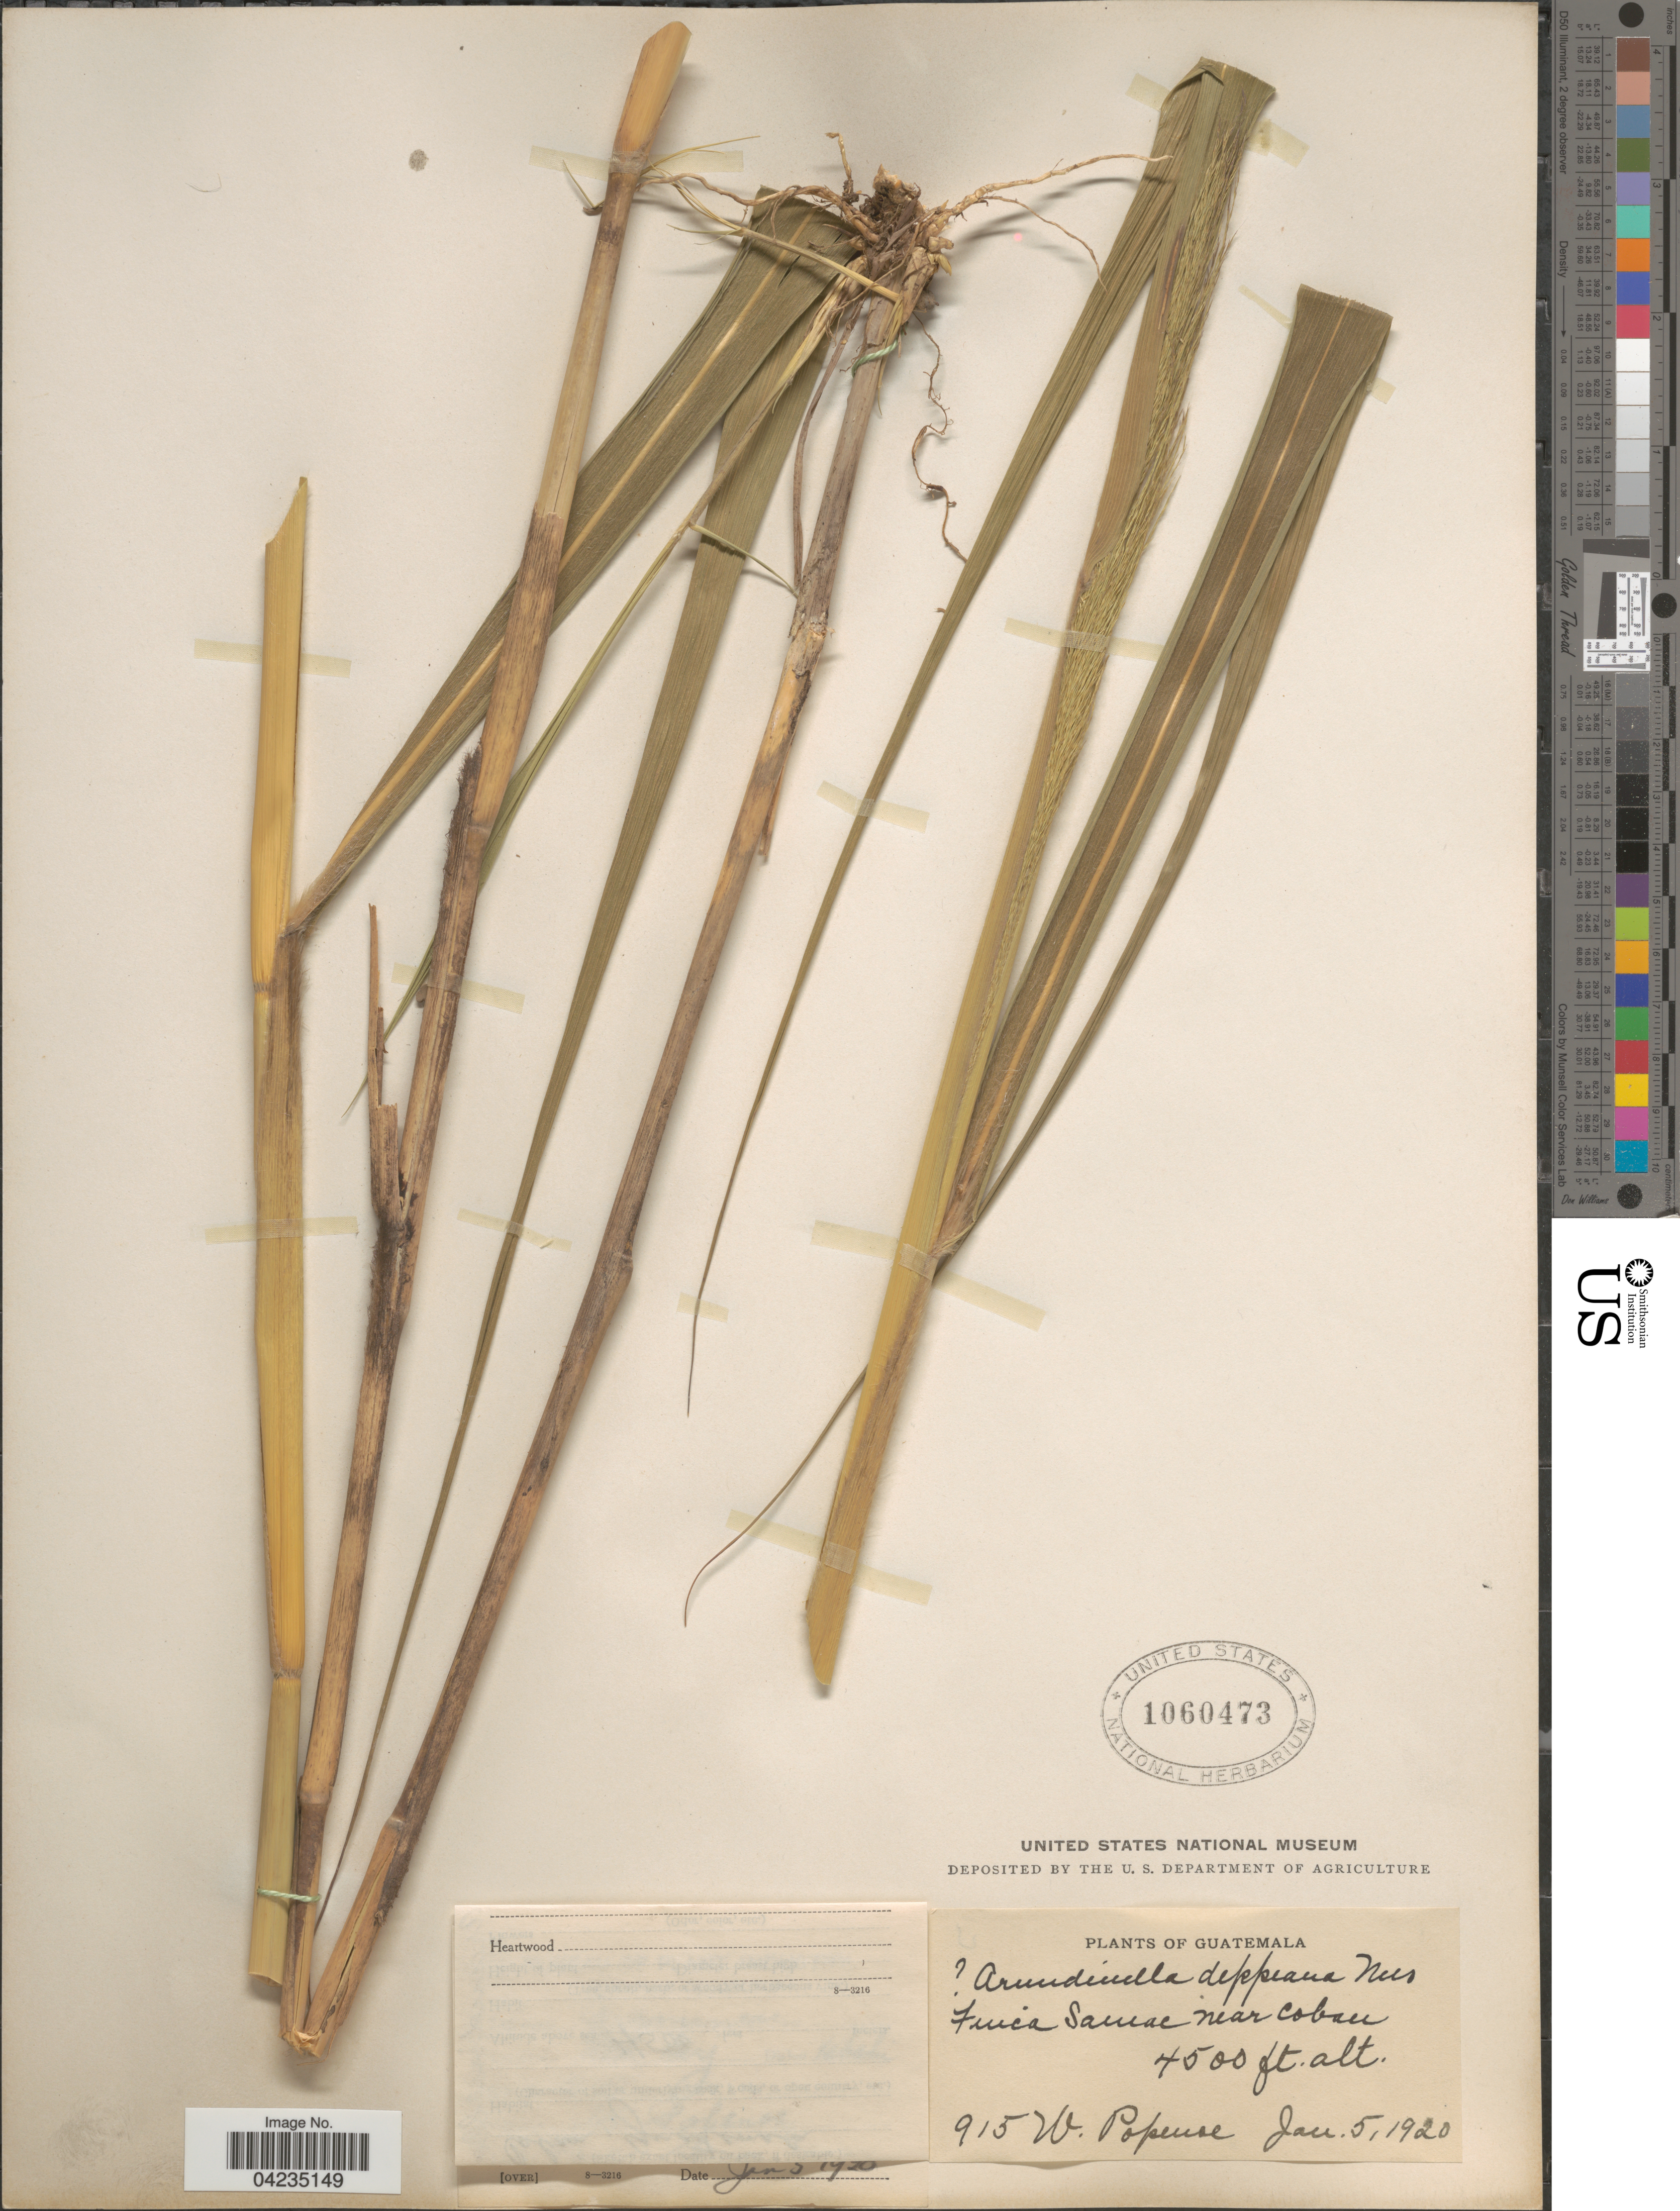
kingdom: Plantae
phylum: Tracheophyta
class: Liliopsida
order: Poales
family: Poaceae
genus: Arundinella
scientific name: Arundinella deppeana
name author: Nees ex Steud.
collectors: W. Popenoe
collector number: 915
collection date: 1920-01-05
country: Guatemala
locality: Finca Samac near Coban.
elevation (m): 1372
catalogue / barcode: US 1060473